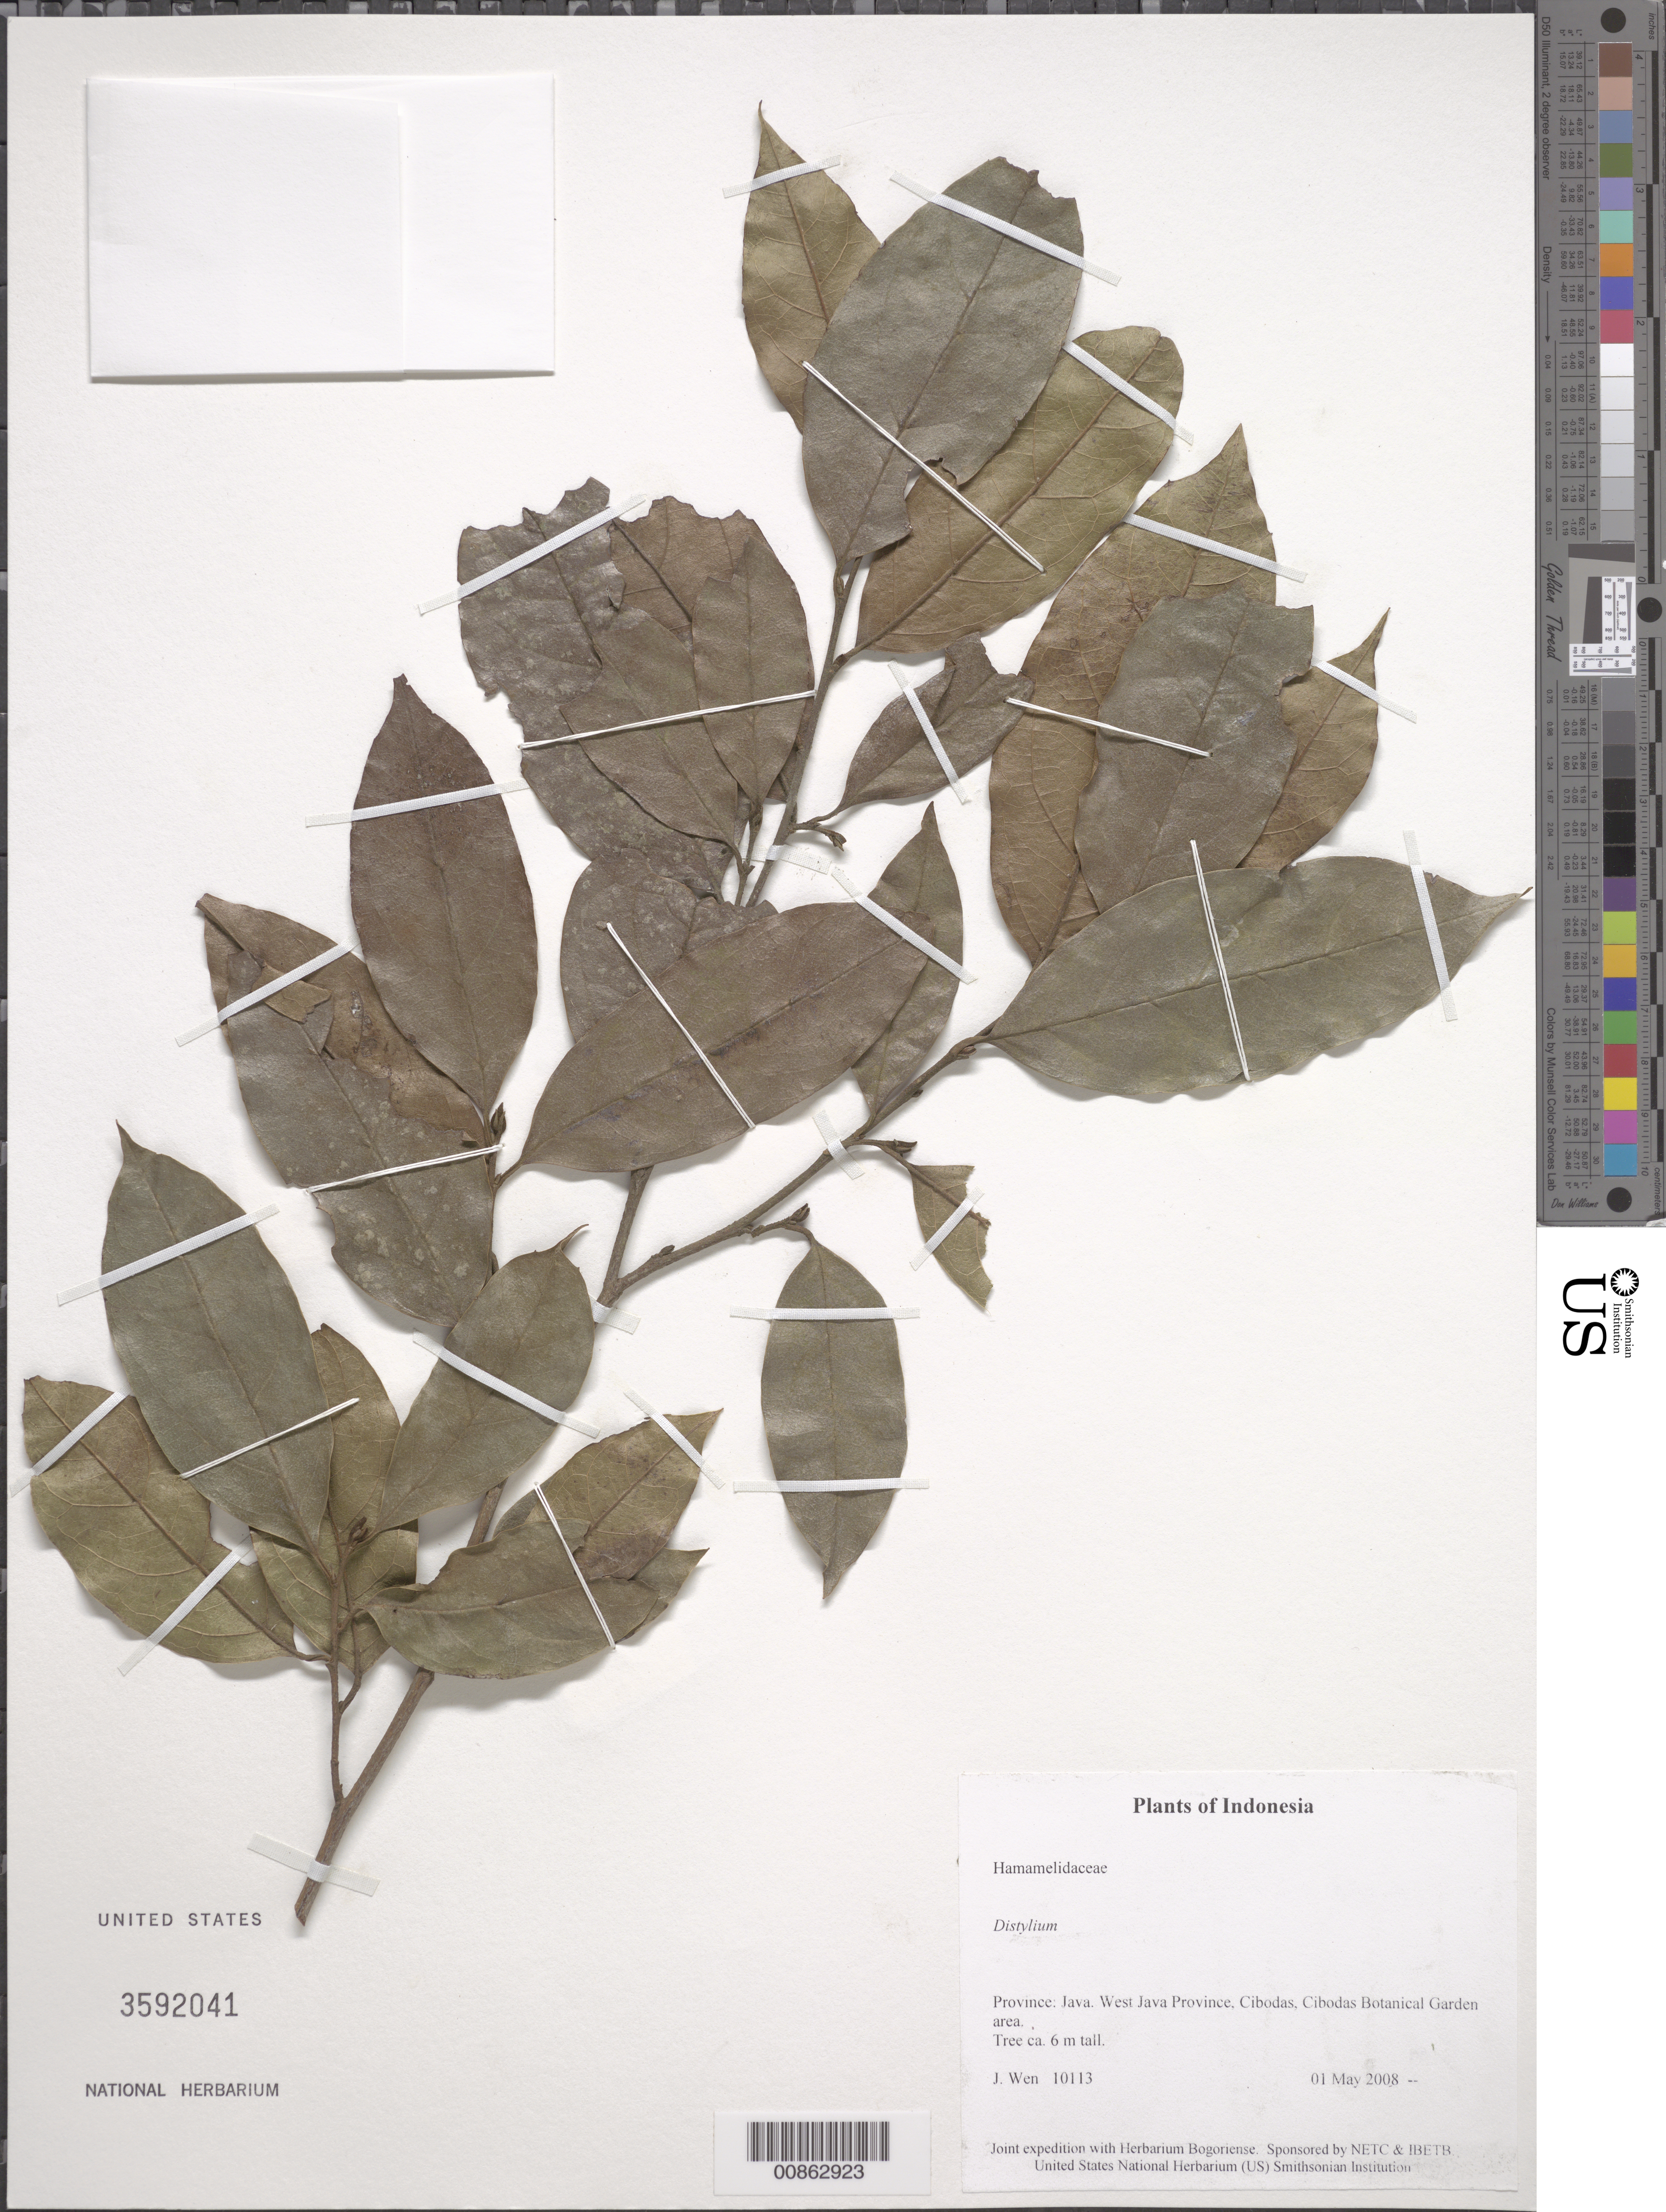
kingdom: Plantae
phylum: Tracheophyta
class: Magnoliopsida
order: Saxifragales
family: Hamamelidaceae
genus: Distylium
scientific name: Distylium sp.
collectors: J. Wen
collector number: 10113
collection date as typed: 01 May 2008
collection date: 2008-05-01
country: Indonesia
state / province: Java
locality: West Java Province, Cibodas, Cibodas Botanical Garden area.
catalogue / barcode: US 3592041